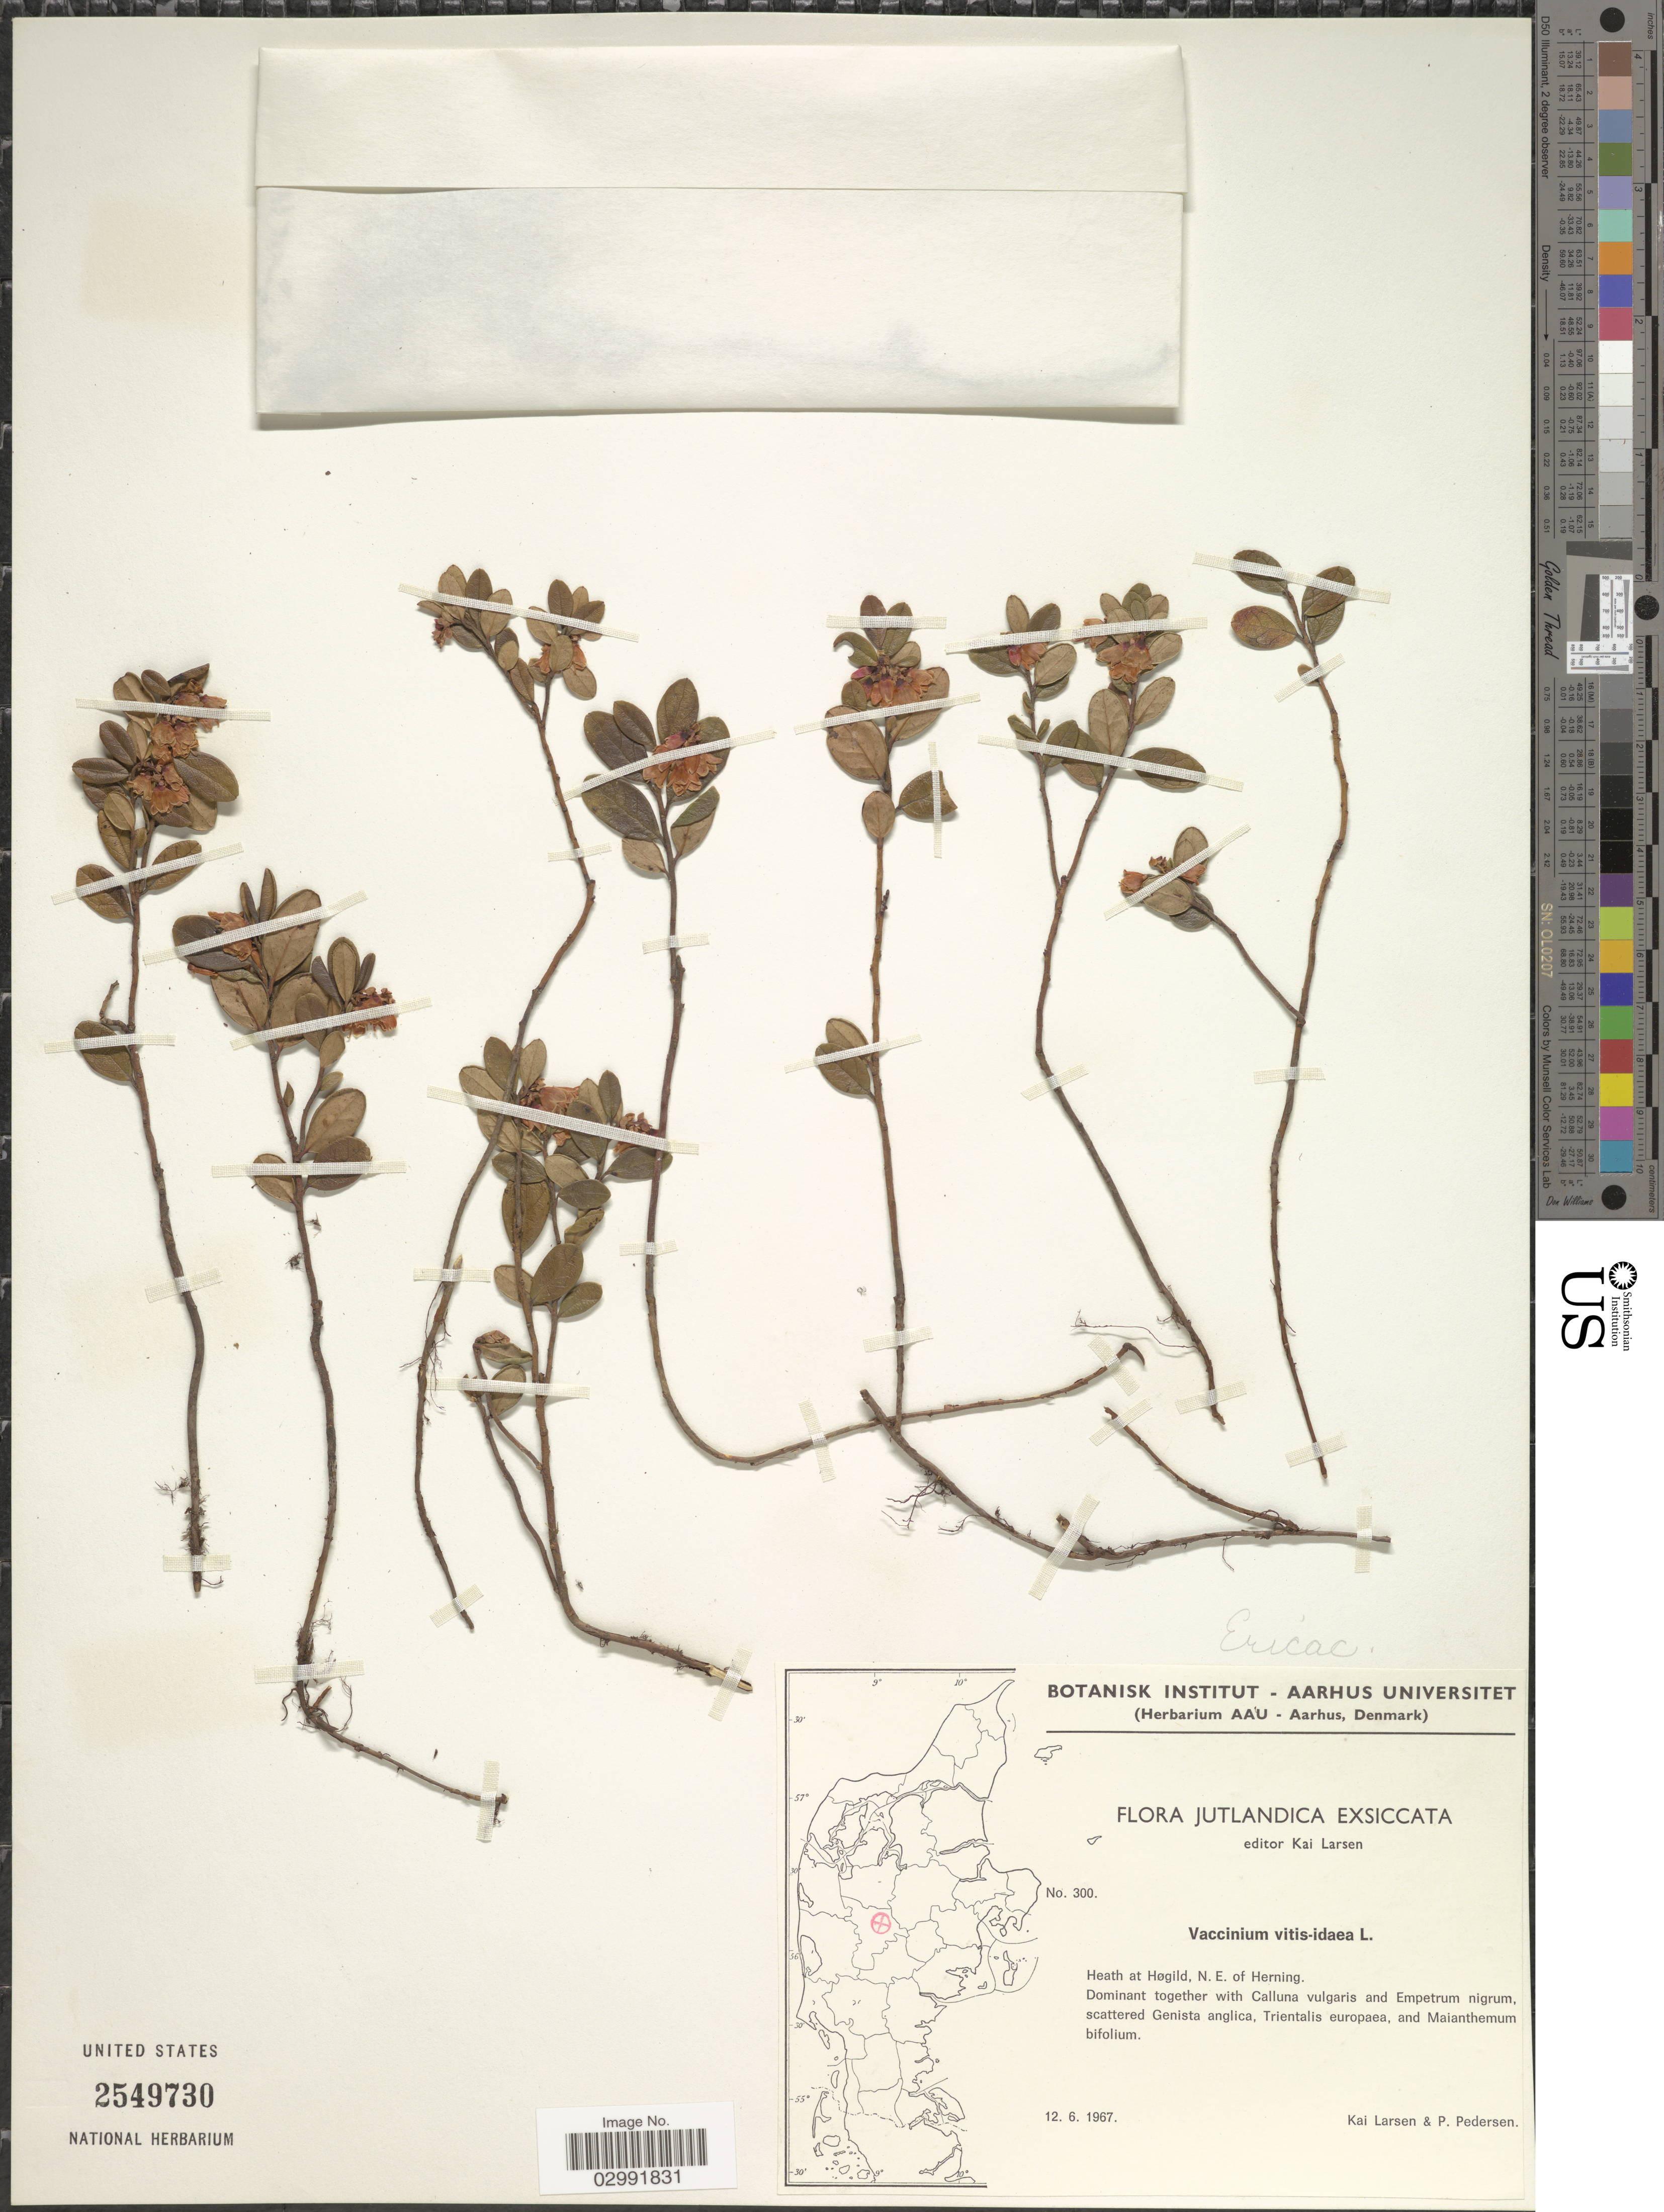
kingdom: Plantae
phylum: Tracheophyta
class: Magnoliopsida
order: Ericales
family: Ericaceae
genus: Vaccinium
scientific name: Vaccinium vitis-idaea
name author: L.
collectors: K. Larsen & P. Pedersen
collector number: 300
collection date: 1967-06-12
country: Denmark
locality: Jutlandica. Heath at Høgild, N.E. of Herning.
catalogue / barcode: US 2549730